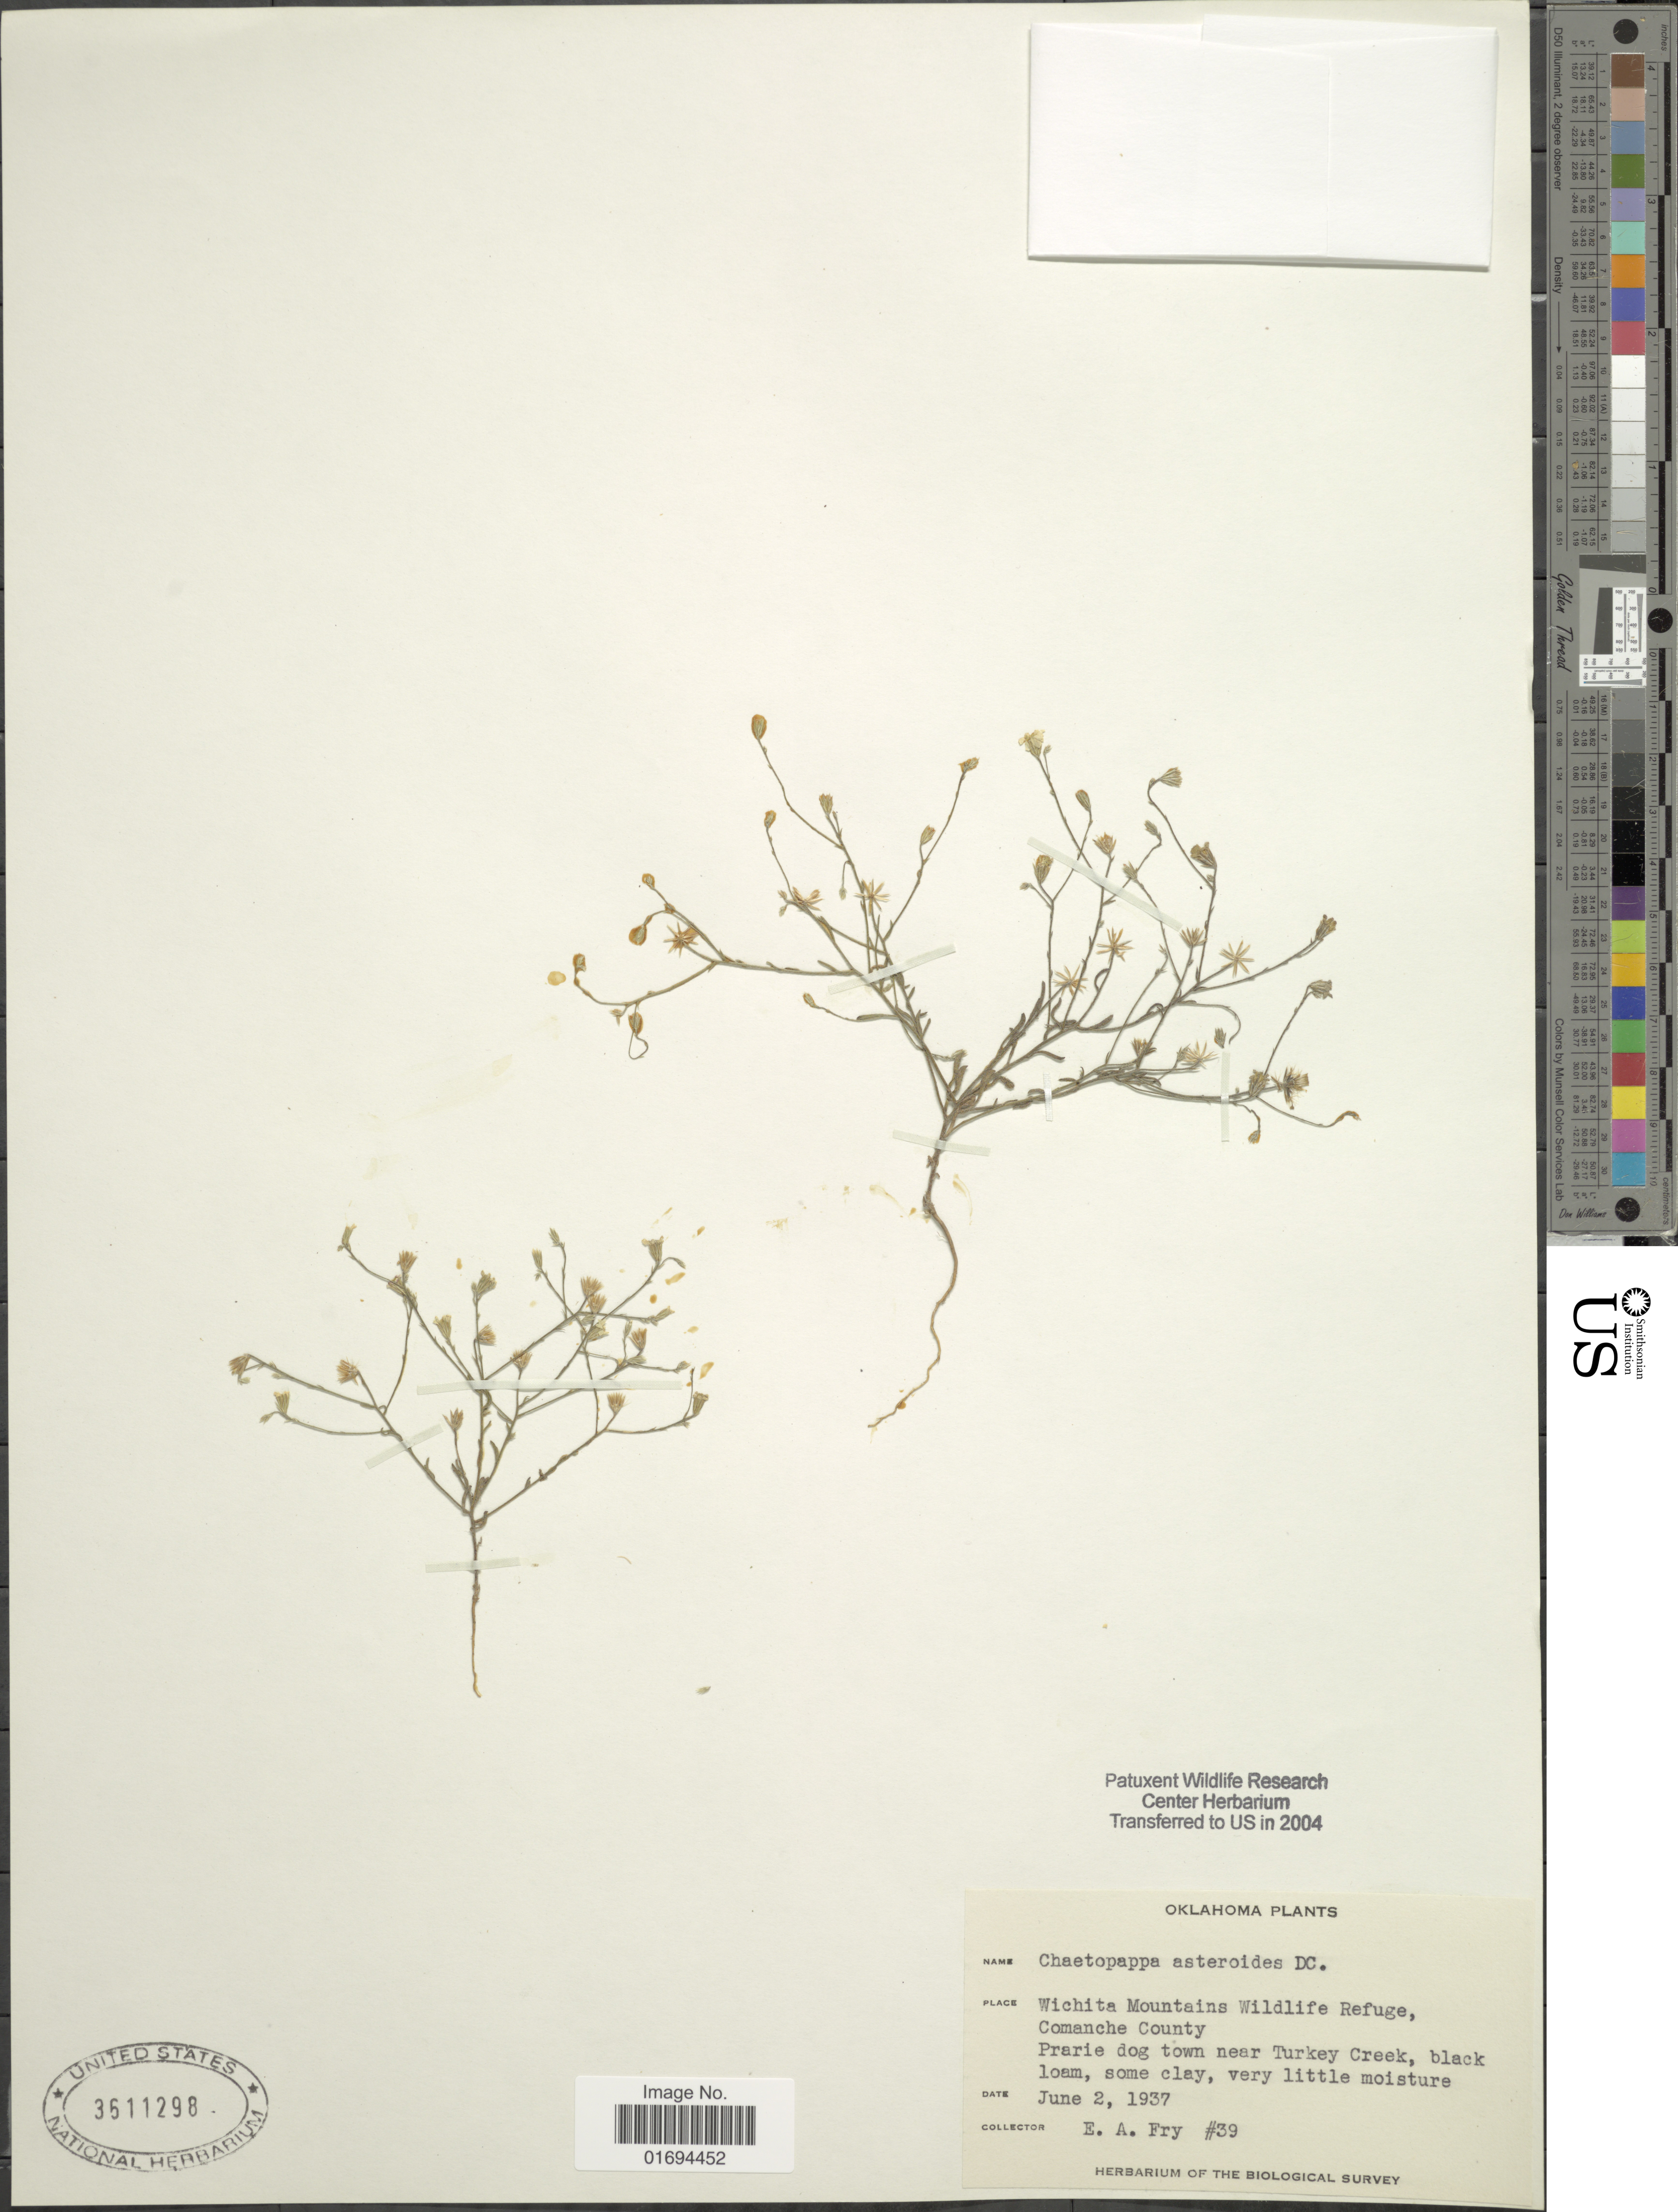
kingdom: Plantae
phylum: Tracheophyta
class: Magnoliopsida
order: Asterales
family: Asteraceae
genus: Chaetopappa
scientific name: Chaetopappa asteroides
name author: (Nutt.) DC.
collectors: E. Fry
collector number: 39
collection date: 1937-06-02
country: United States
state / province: Oklahoma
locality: Wichita Mountains Wildfire Refuge, Comanche County, prairie dog town near Turkey Creek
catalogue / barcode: US 3511298